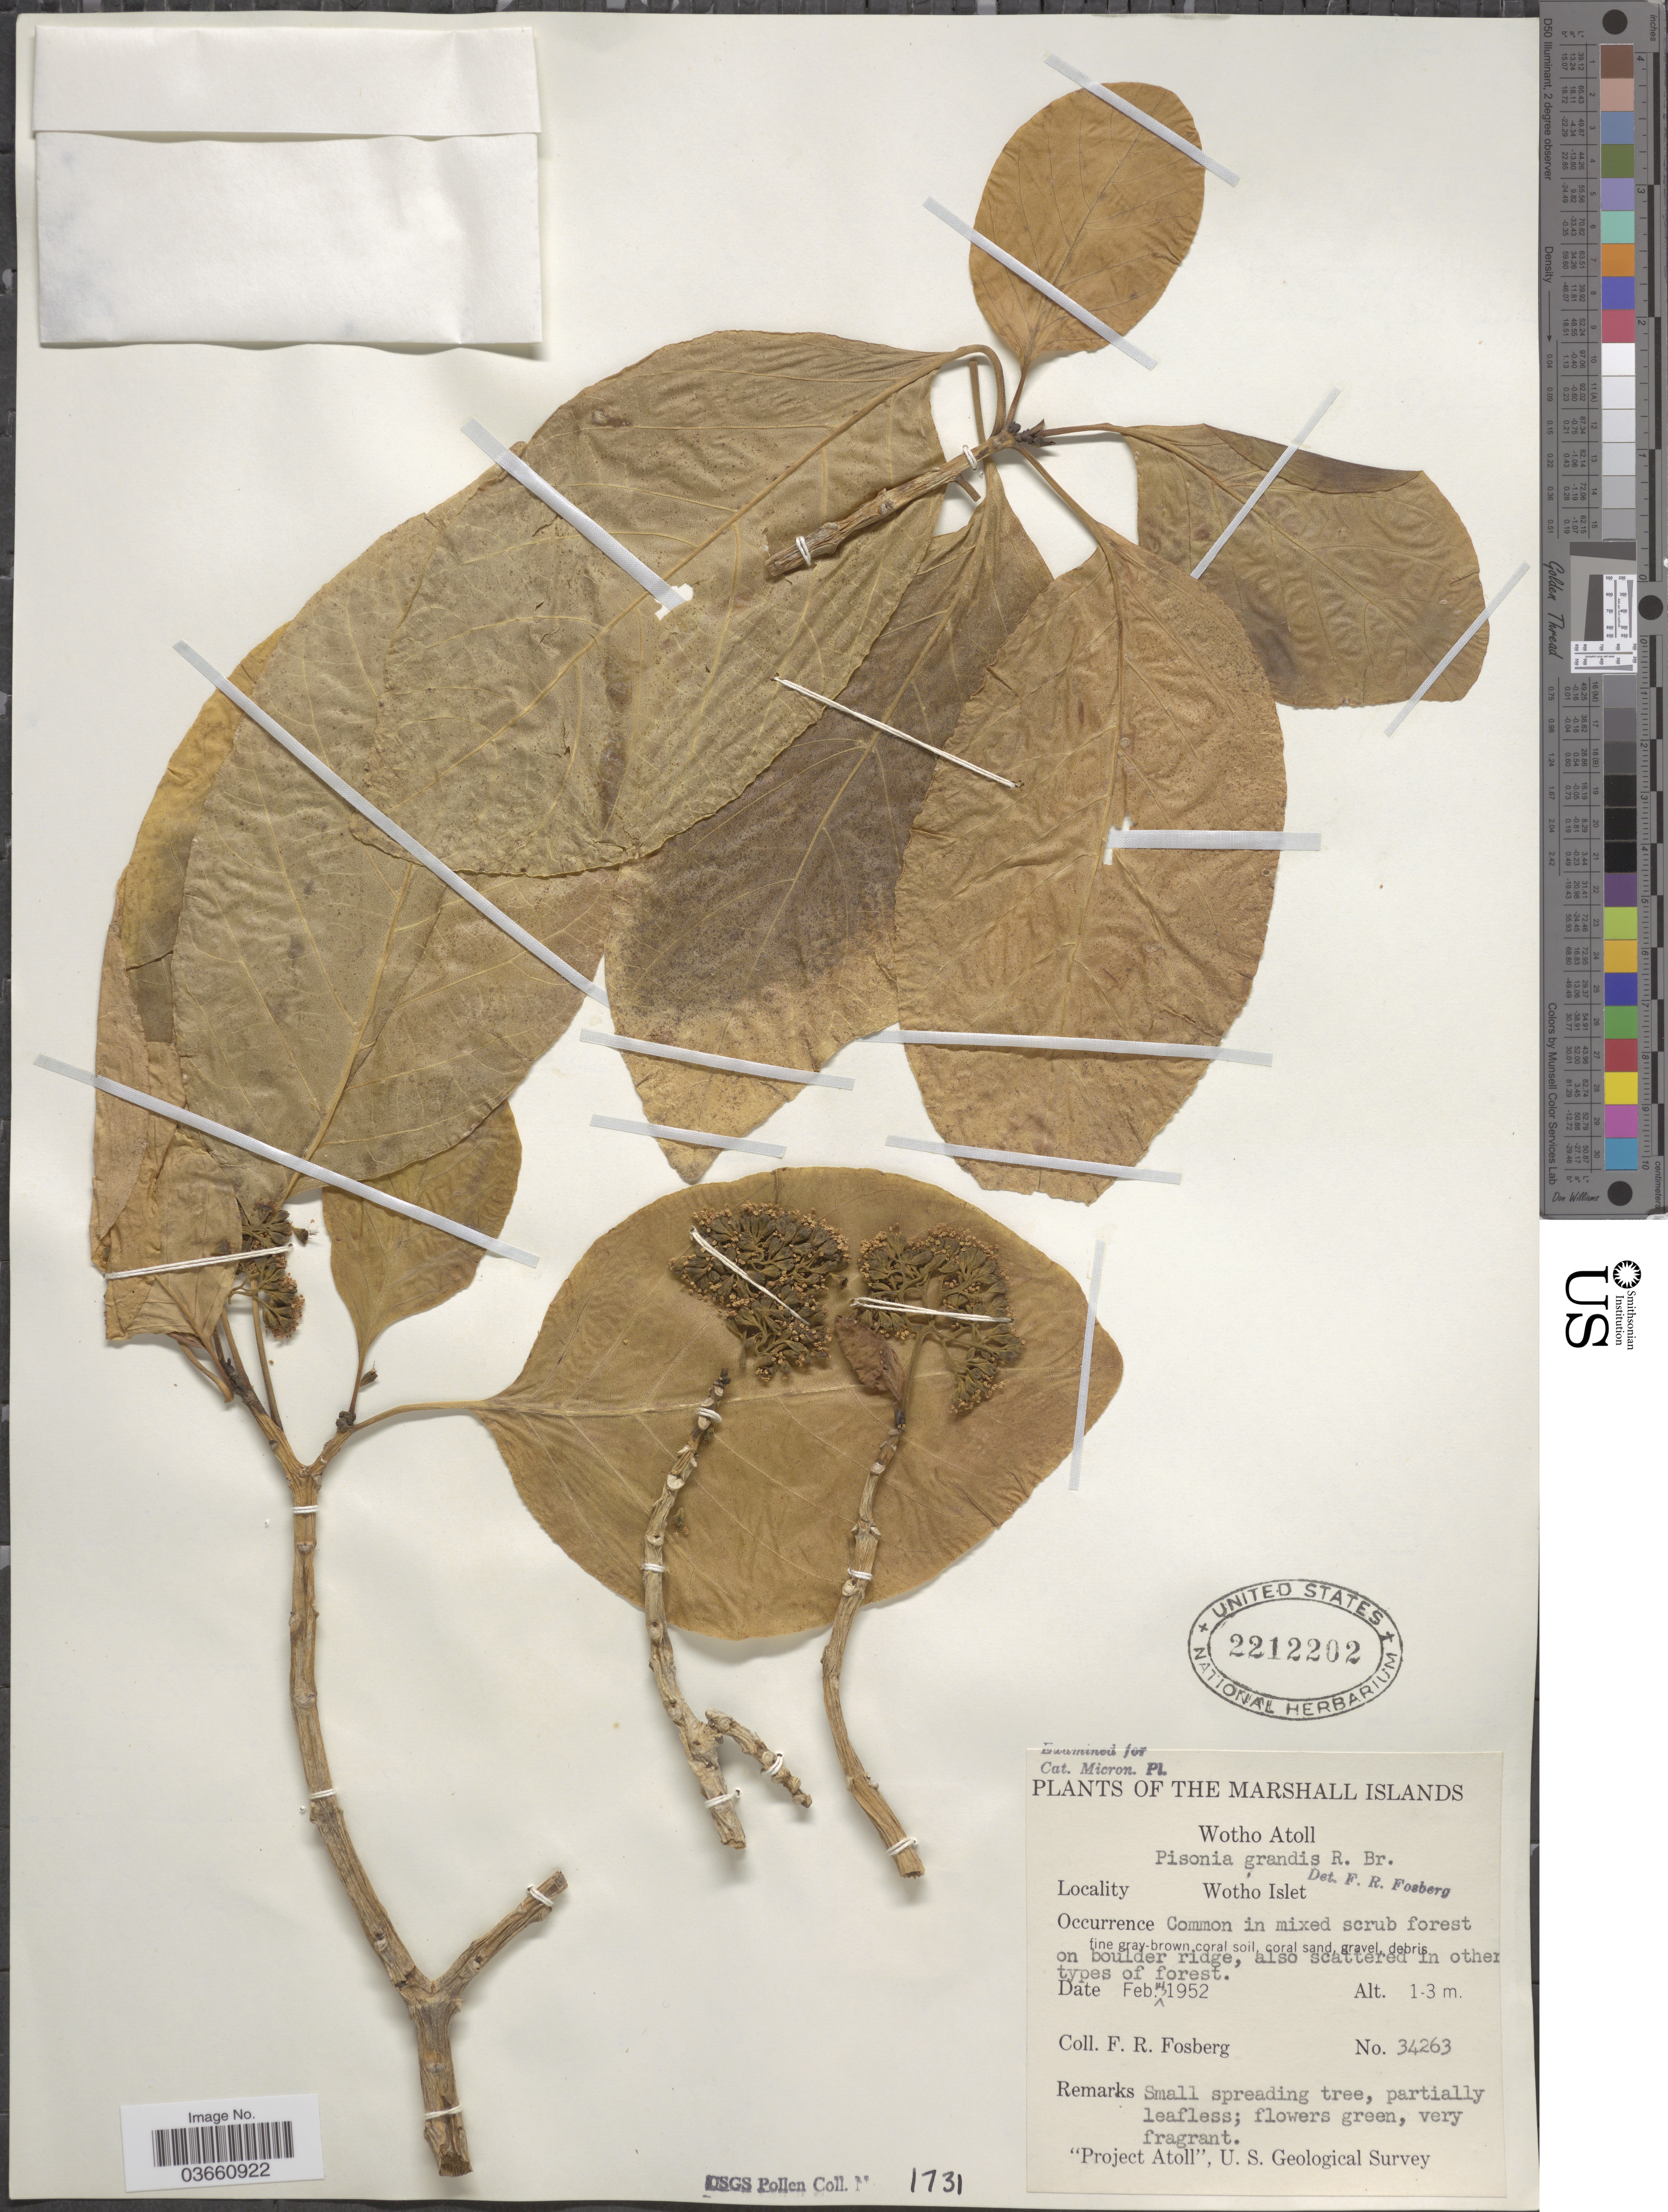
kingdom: Plantae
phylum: Tracheophyta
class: Magnoliopsida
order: Caryophyllales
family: Nyctaginaceae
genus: Pisonia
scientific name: Pisonia grandis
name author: R. Br.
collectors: F. R. Fosberg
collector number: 34263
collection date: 1952-02-14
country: Marshall Islands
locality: Wotho Atoll. Wotho Islet.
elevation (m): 1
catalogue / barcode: US 2212202